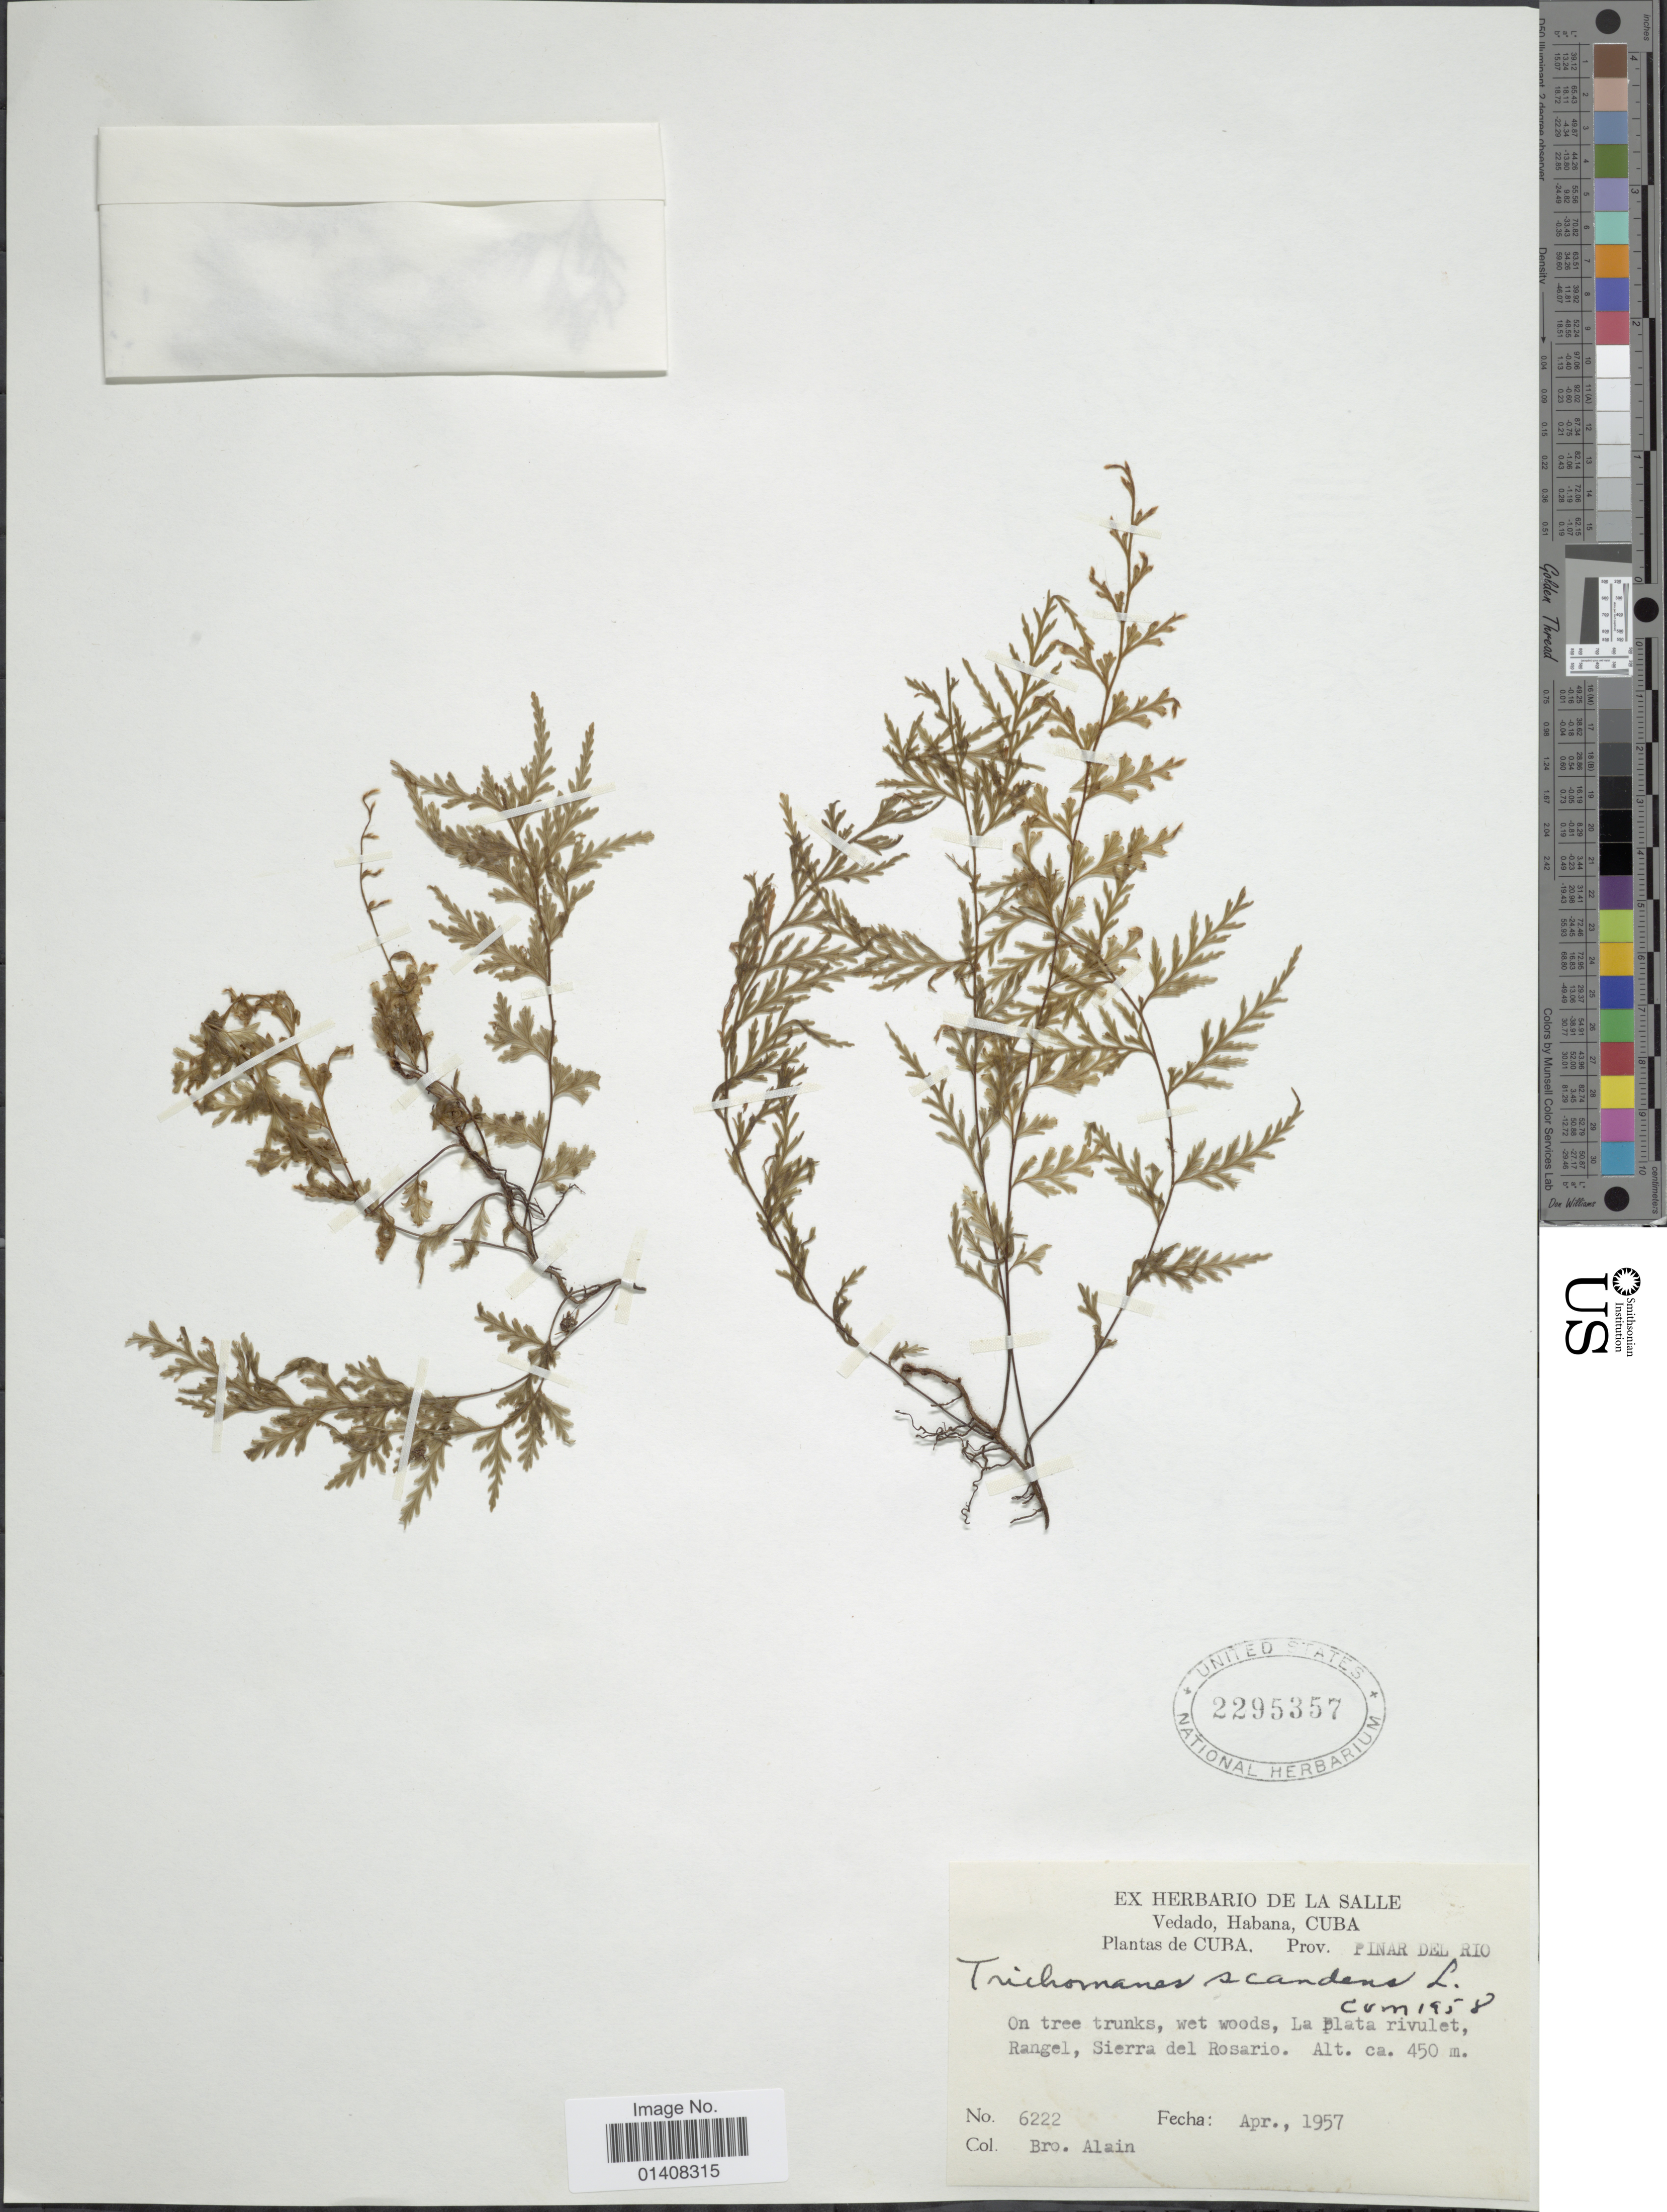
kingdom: Plantae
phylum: Tracheophyta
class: Polypodiopsida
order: Hymenophyllales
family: Hymenophyllaceae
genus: Trichomanes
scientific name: Trichomanes scandens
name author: L.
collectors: A. H. Liogier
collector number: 6222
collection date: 1957-04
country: Cuba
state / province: Pinar del Río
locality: La plata rivulet Rangel Sierra del Rosario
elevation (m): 450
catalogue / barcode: US 2295357